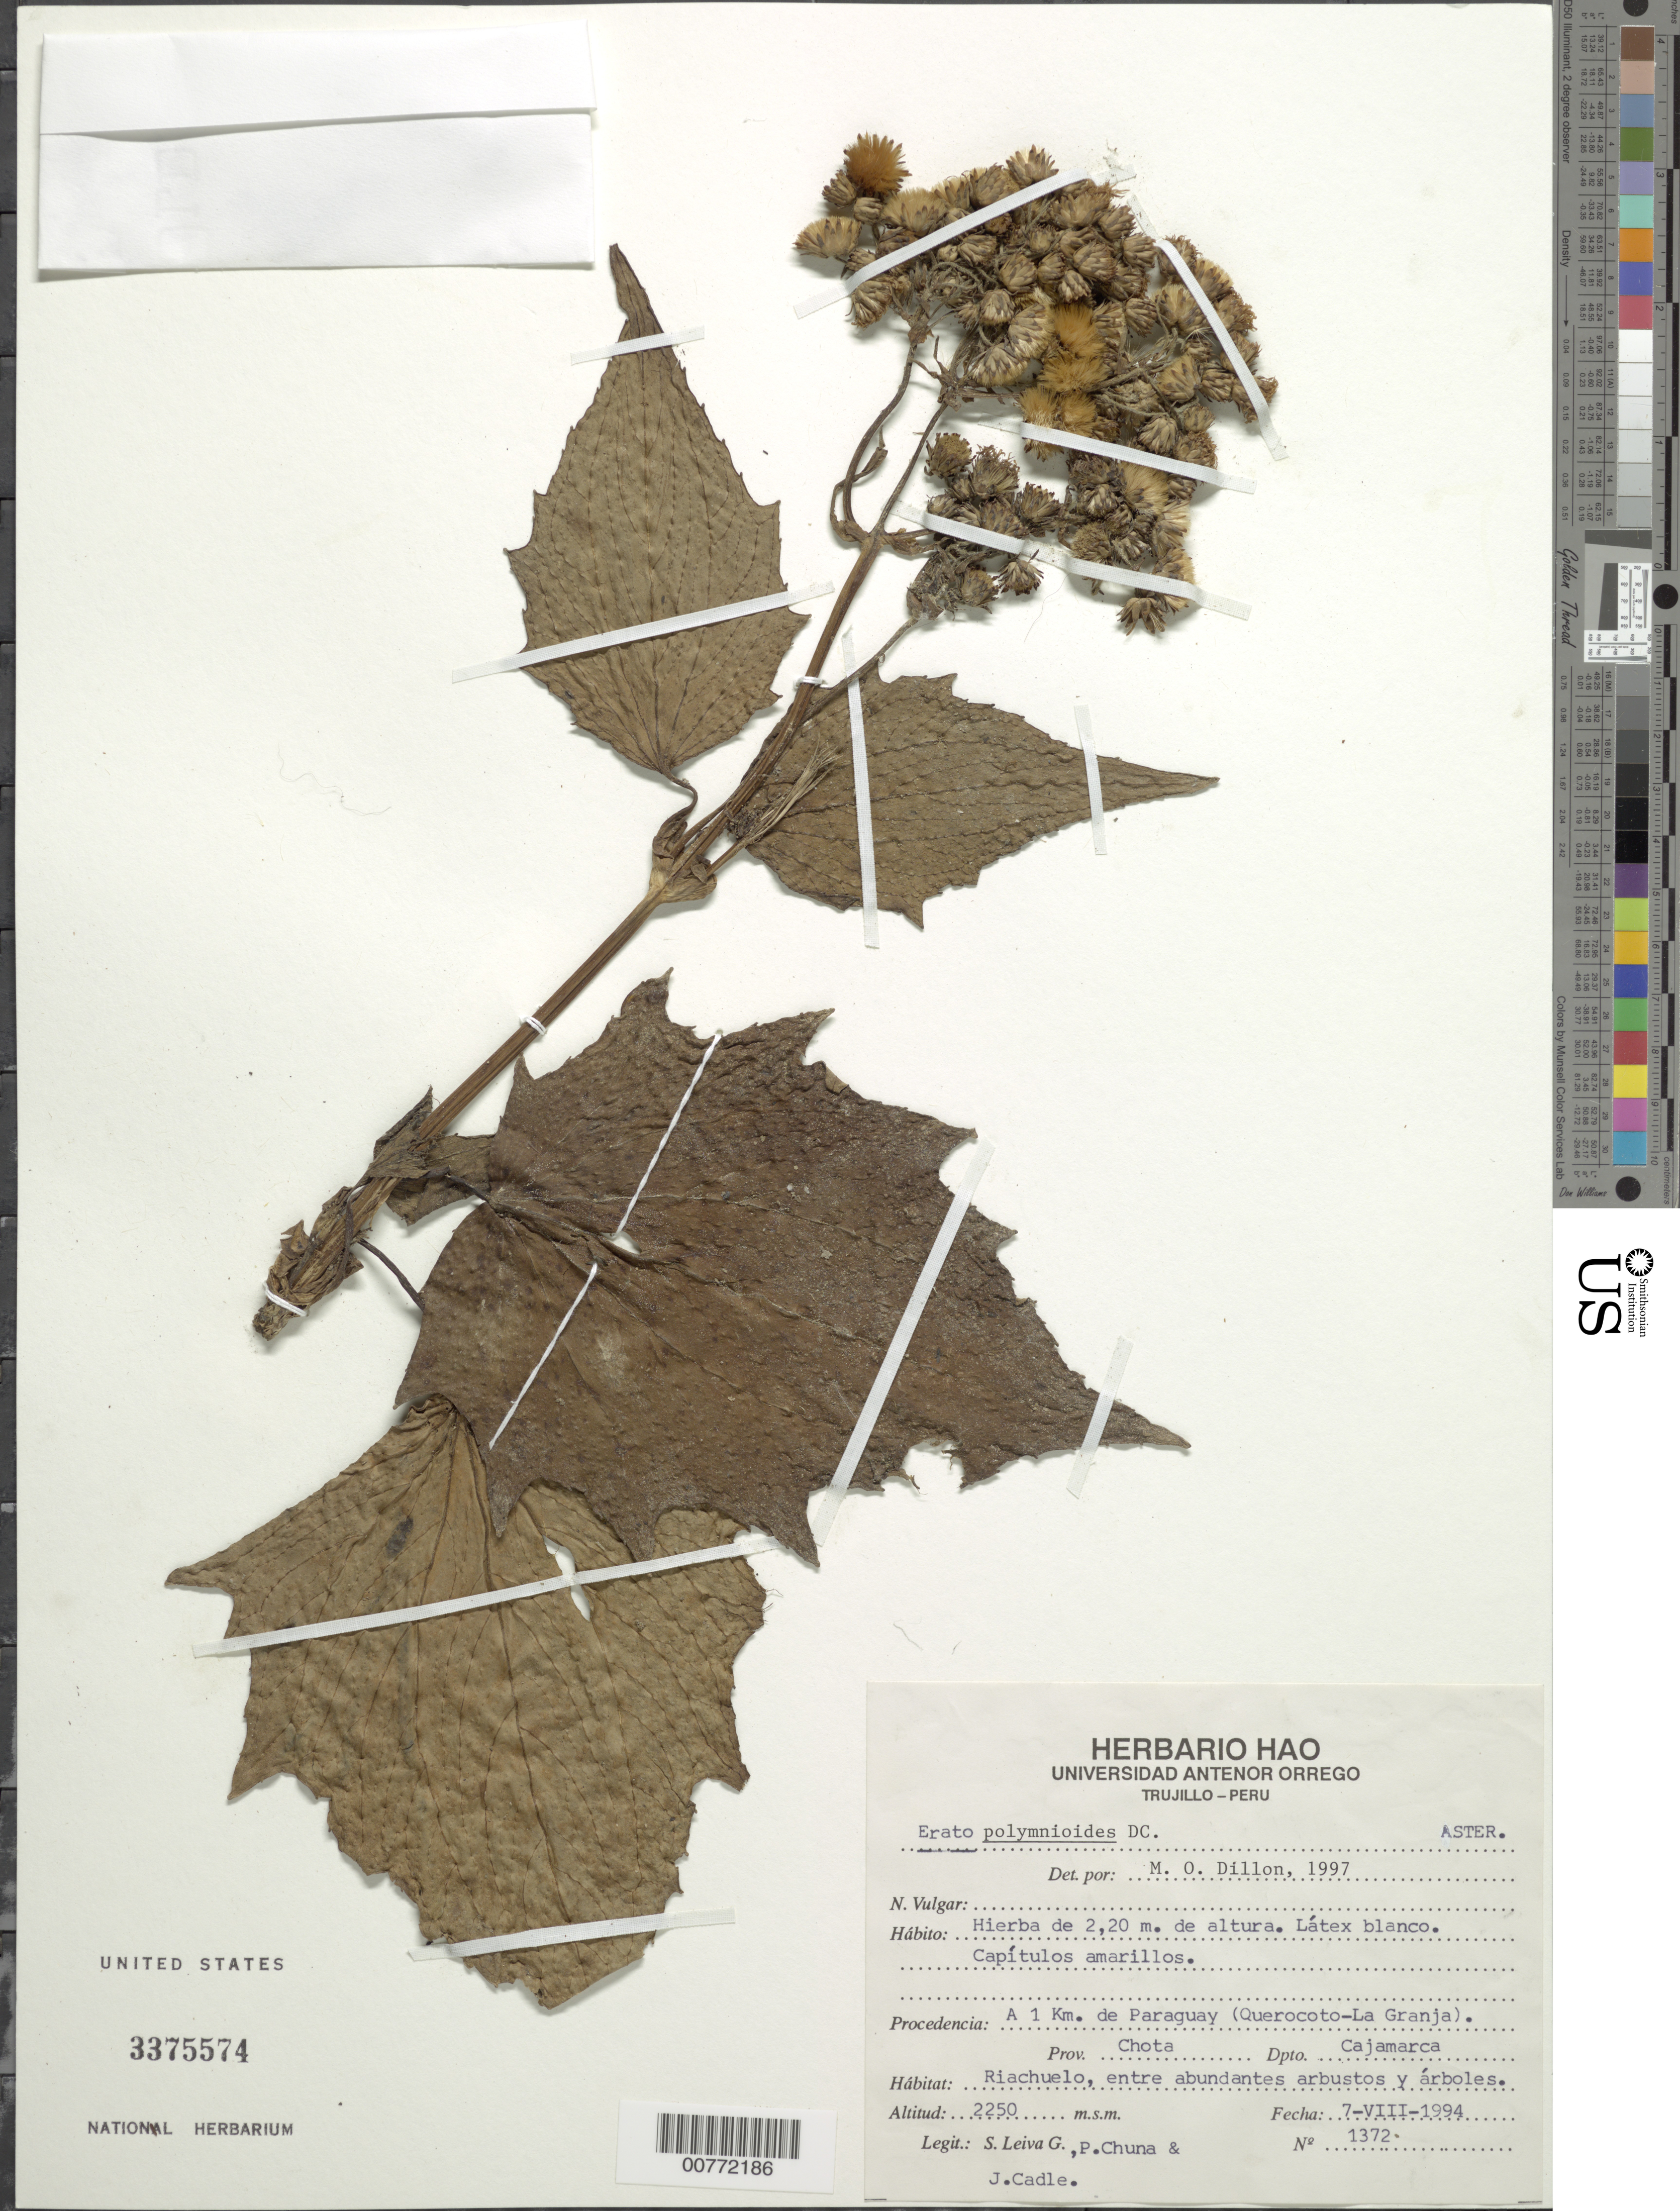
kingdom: Plantae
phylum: Tracheophyta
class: Magnoliopsida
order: Asterales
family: Asteraceae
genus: Erato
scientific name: Erato polymnioides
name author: DC.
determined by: Dillon, M. O.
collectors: S. Leiva G., P. Chuna & J. Cadle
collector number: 1372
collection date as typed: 7 August 1994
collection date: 1994-08-07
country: Peru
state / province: Cajamarca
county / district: Chota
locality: Paraguay, a 1 km de Paraguay (Querocoto-La Granja)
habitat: Riachuelo, entre abundantes arbustos y árboles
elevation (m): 2250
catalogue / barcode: US 3375574